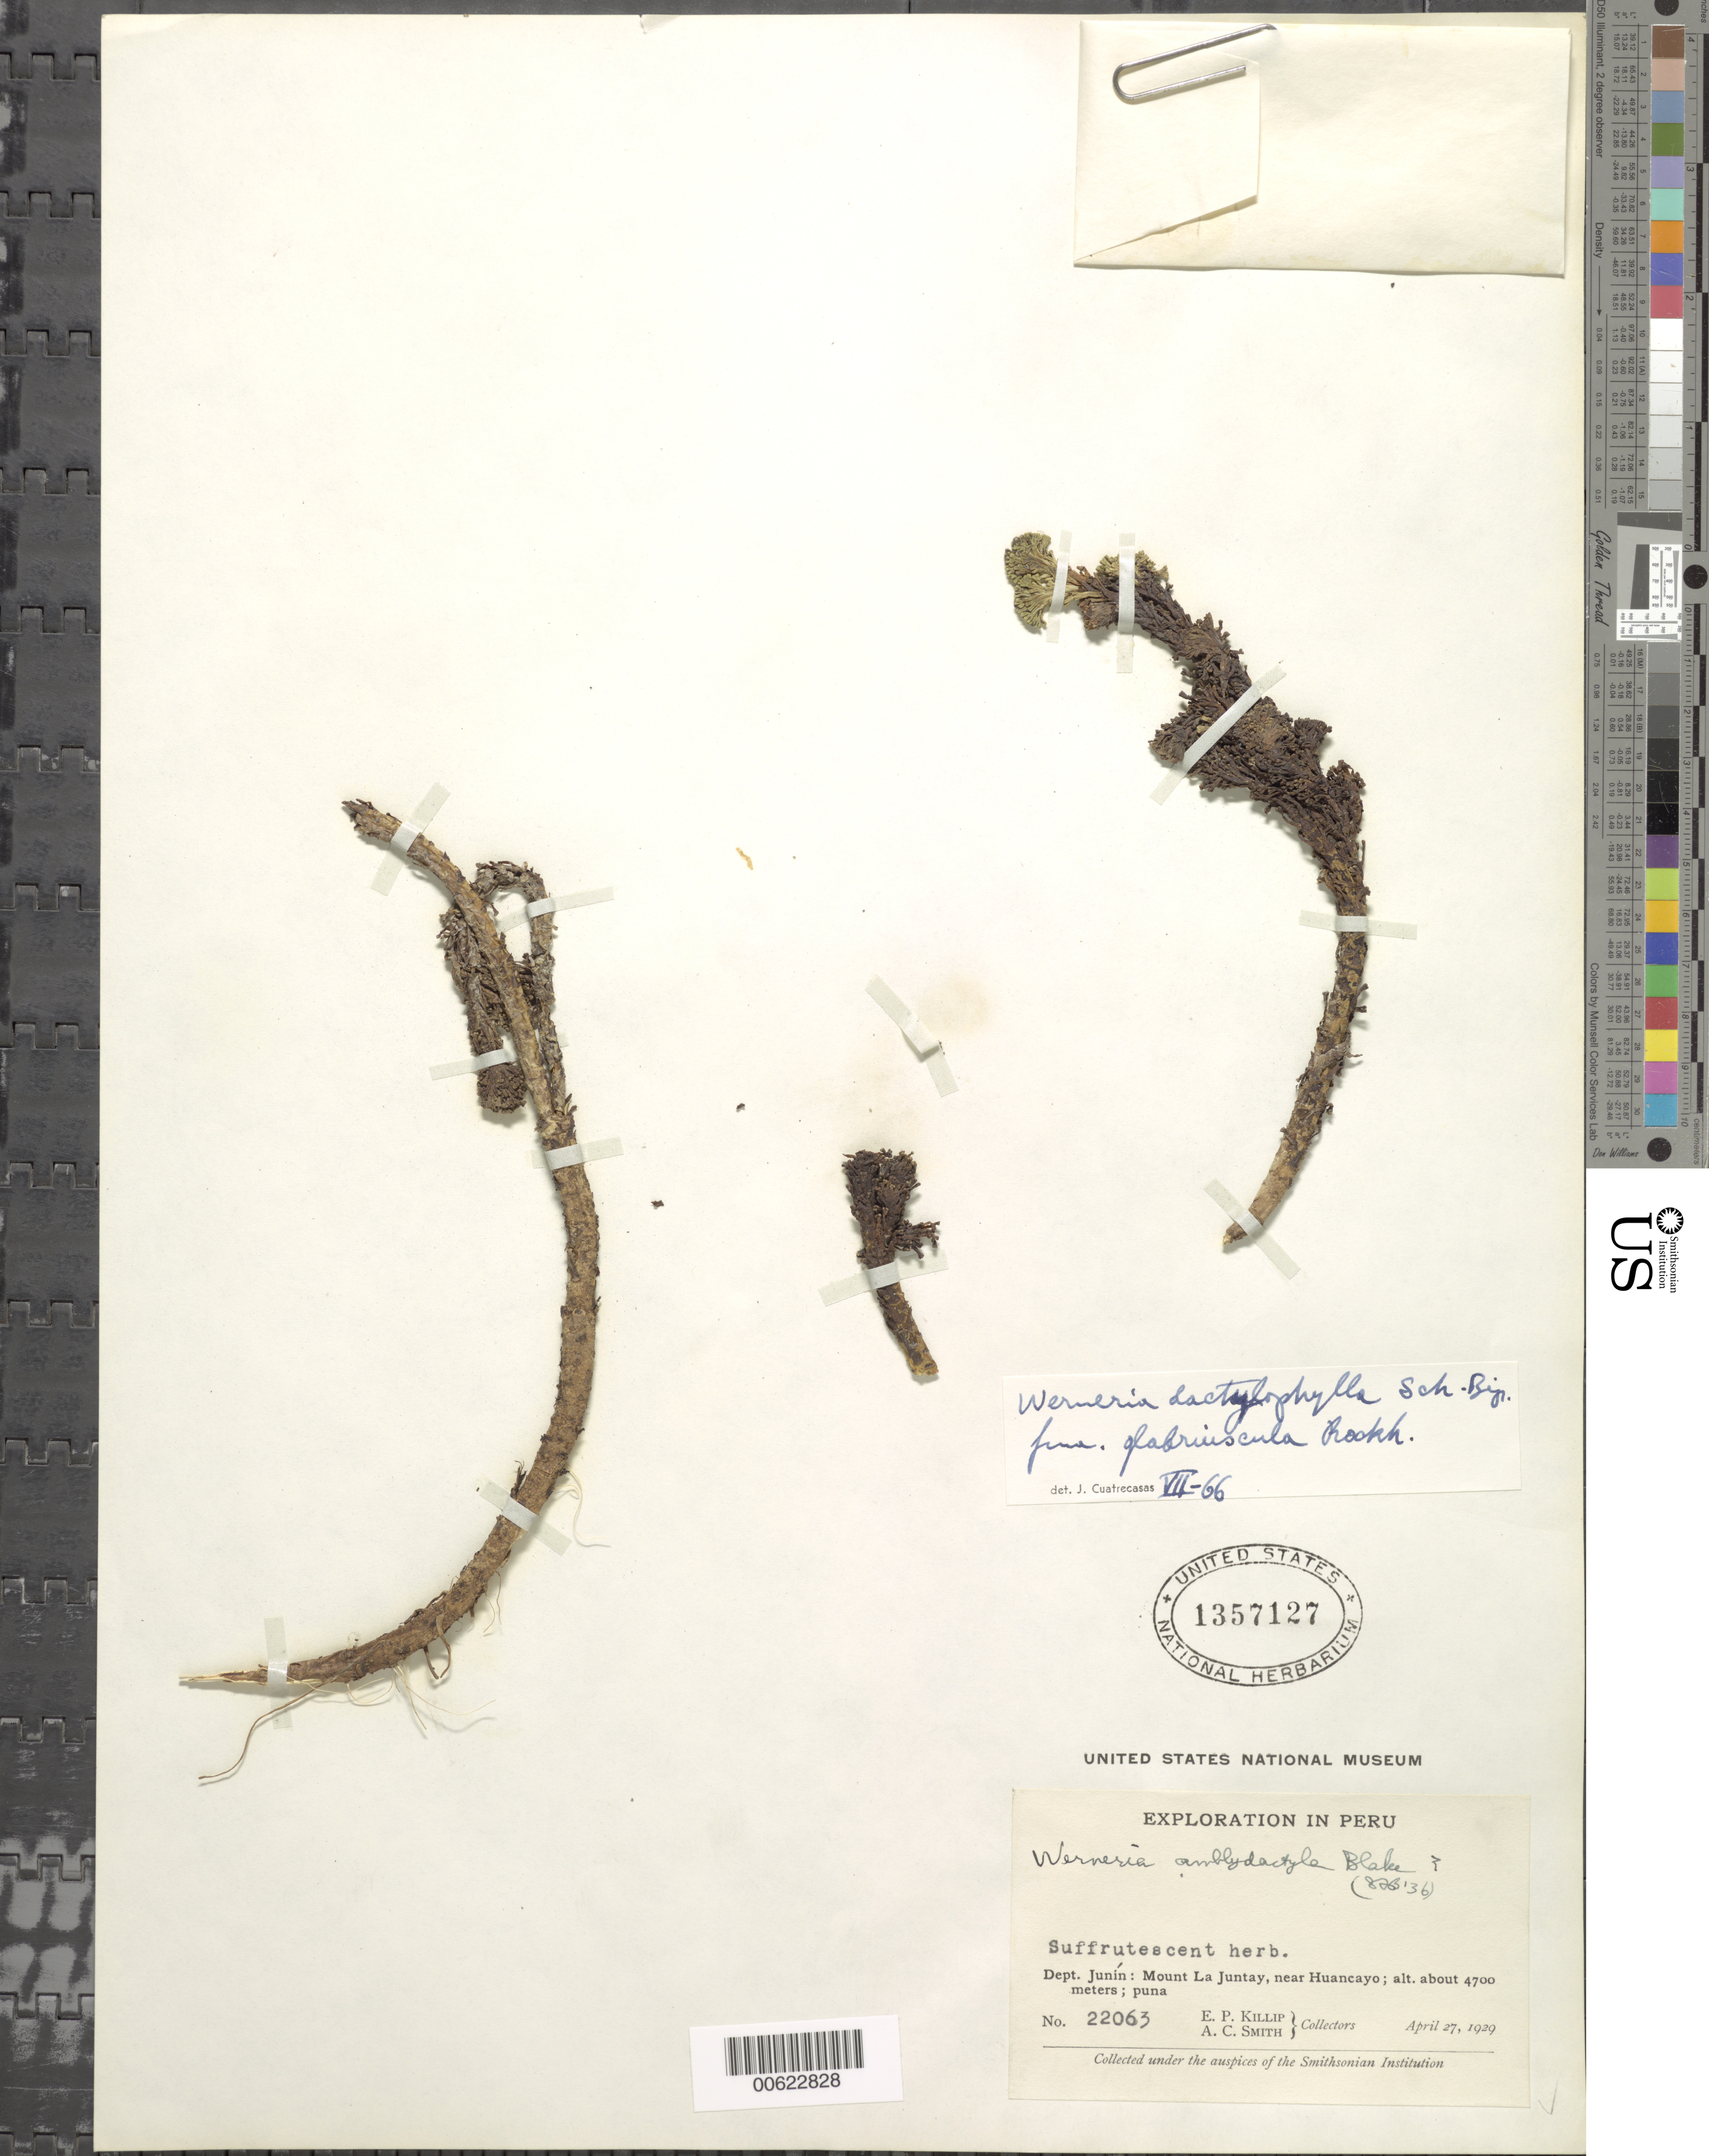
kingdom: Plantae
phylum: Tracheophyta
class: Magnoliopsida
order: Asterales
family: Asteraceae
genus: Xenophyllum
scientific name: Xenophyllum dactylophyllum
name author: (Sch. Bip.) V.A. Funk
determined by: Funk, Vicki A., (BOT), Smithsonian Institution - National Museum of Natural History (UNITED STATES)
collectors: E. P. Killip & A. C. Smith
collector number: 22063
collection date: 1929-04-27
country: Peru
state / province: Junín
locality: Dept. Junín: Mount La Juntay, near Huancayo, puna.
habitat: Puna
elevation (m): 4700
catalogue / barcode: US 1357127